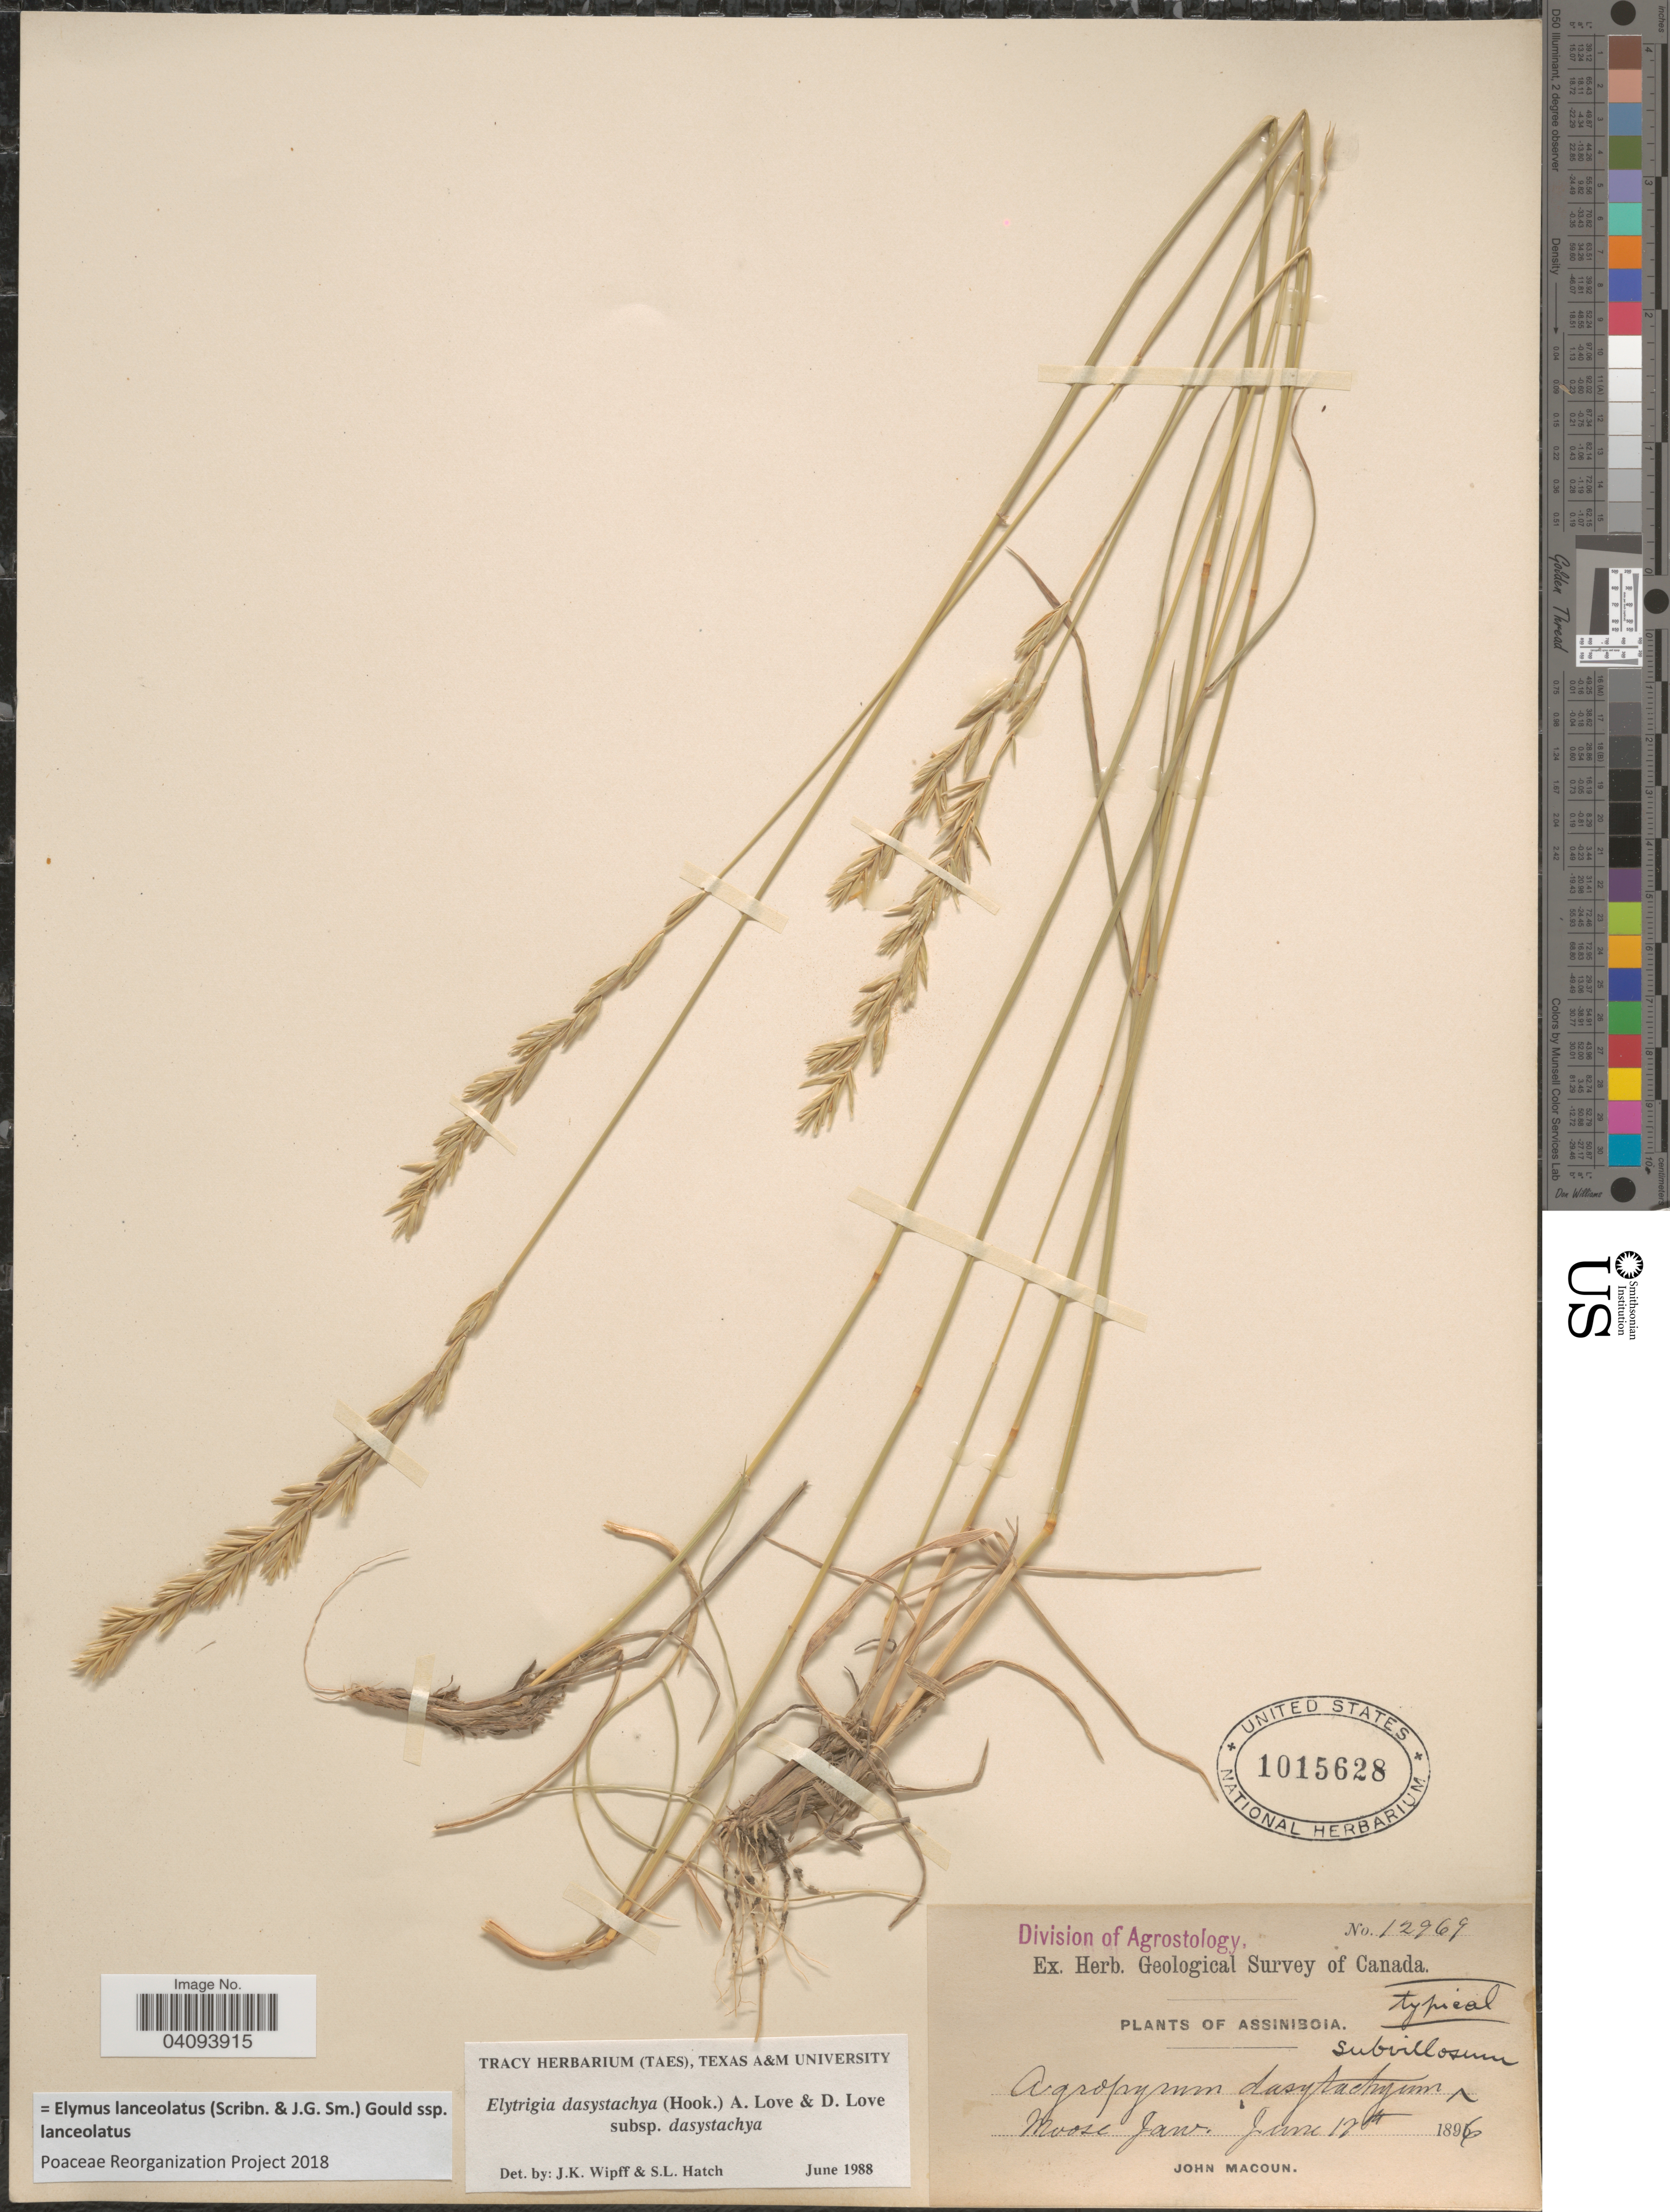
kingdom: Plantae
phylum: Tracheophyta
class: Liliopsida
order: Poales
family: Poaceae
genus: Elymus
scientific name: Elymus lanceolatus subsp. lanceolatus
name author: (Scribn. & J.G. Sm.) Gould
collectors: J. Macoun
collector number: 12969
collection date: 1896-06-17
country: Canada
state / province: Saskatchewan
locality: Geological Survey of Canada. Assiniboia. Moose Jaw.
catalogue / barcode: US 1015628